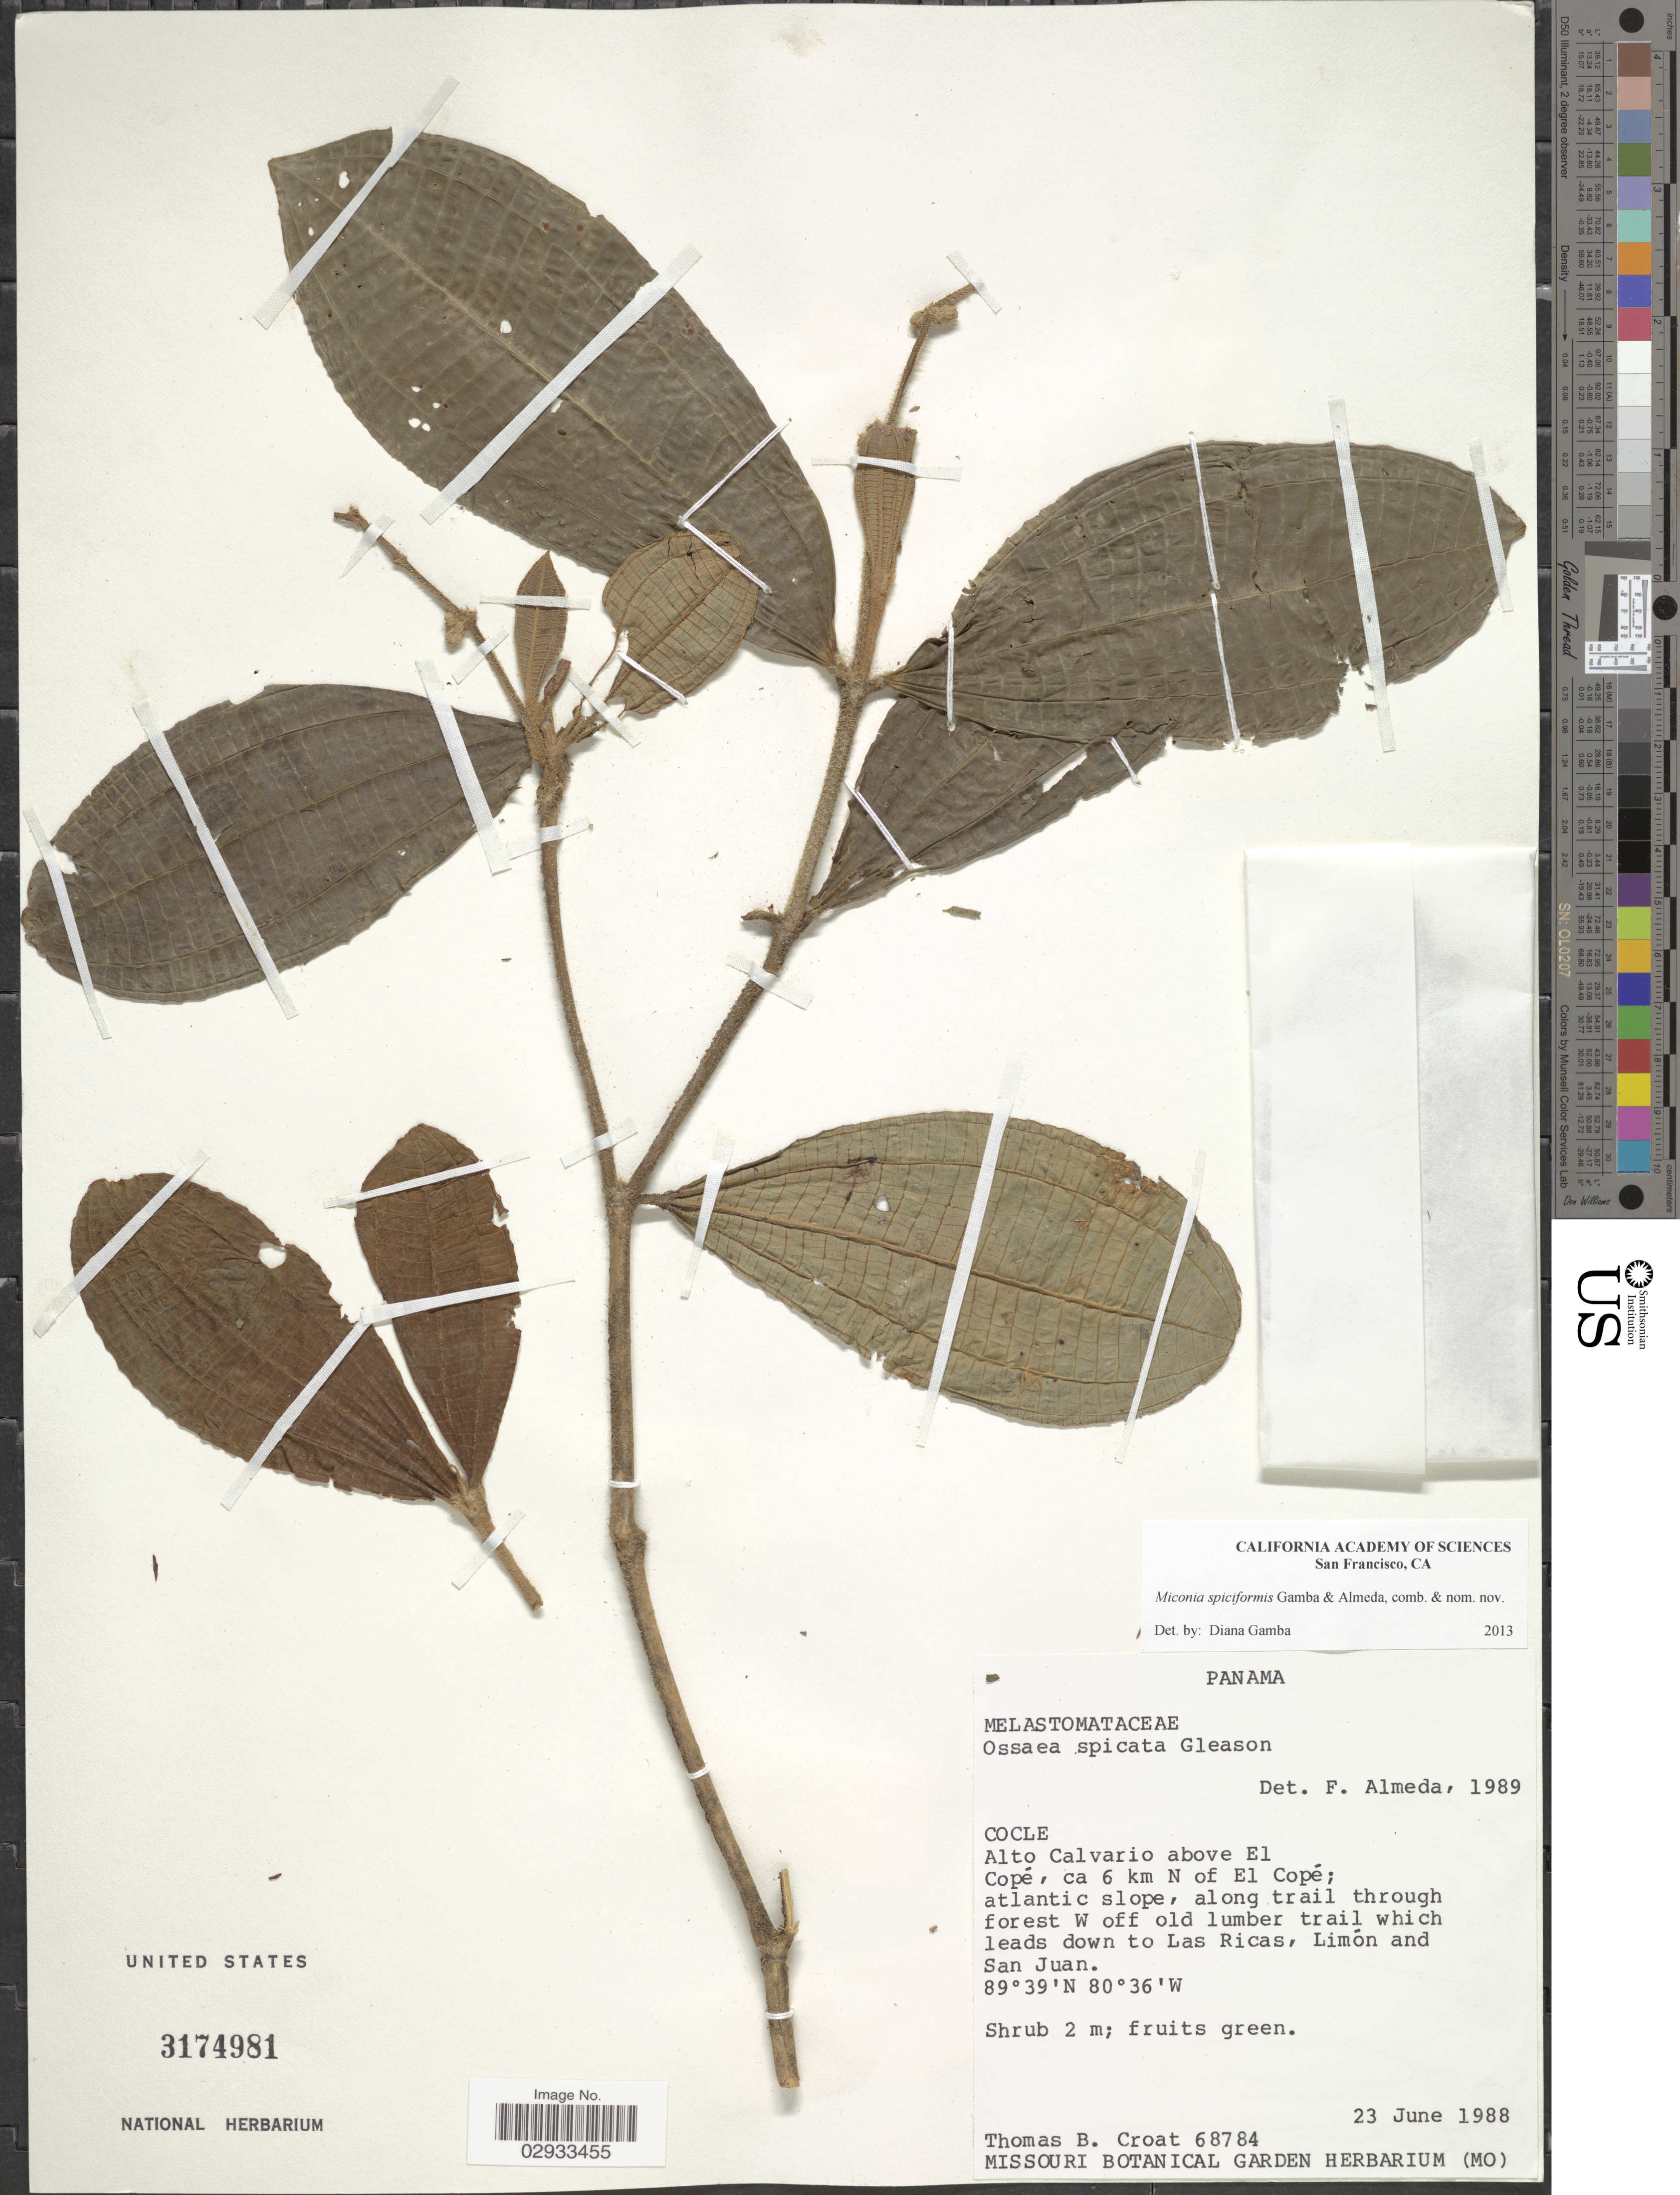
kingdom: Plantae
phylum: Tracheophyta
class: Magnoliopsida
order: Myrtales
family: Melastomataceae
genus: Miconia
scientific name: Miconia spiciformis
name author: Gamba & Almeda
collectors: T. B. Croat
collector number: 68784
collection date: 1988-06-23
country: Panama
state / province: Coclé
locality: Alto Calvario above El Copé, ca 6 km N of El Copé; atlantic slope, along trail through forest W off old lumber trail which leads down to Las Ricas, Limón and San Juan.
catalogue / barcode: US 3174981